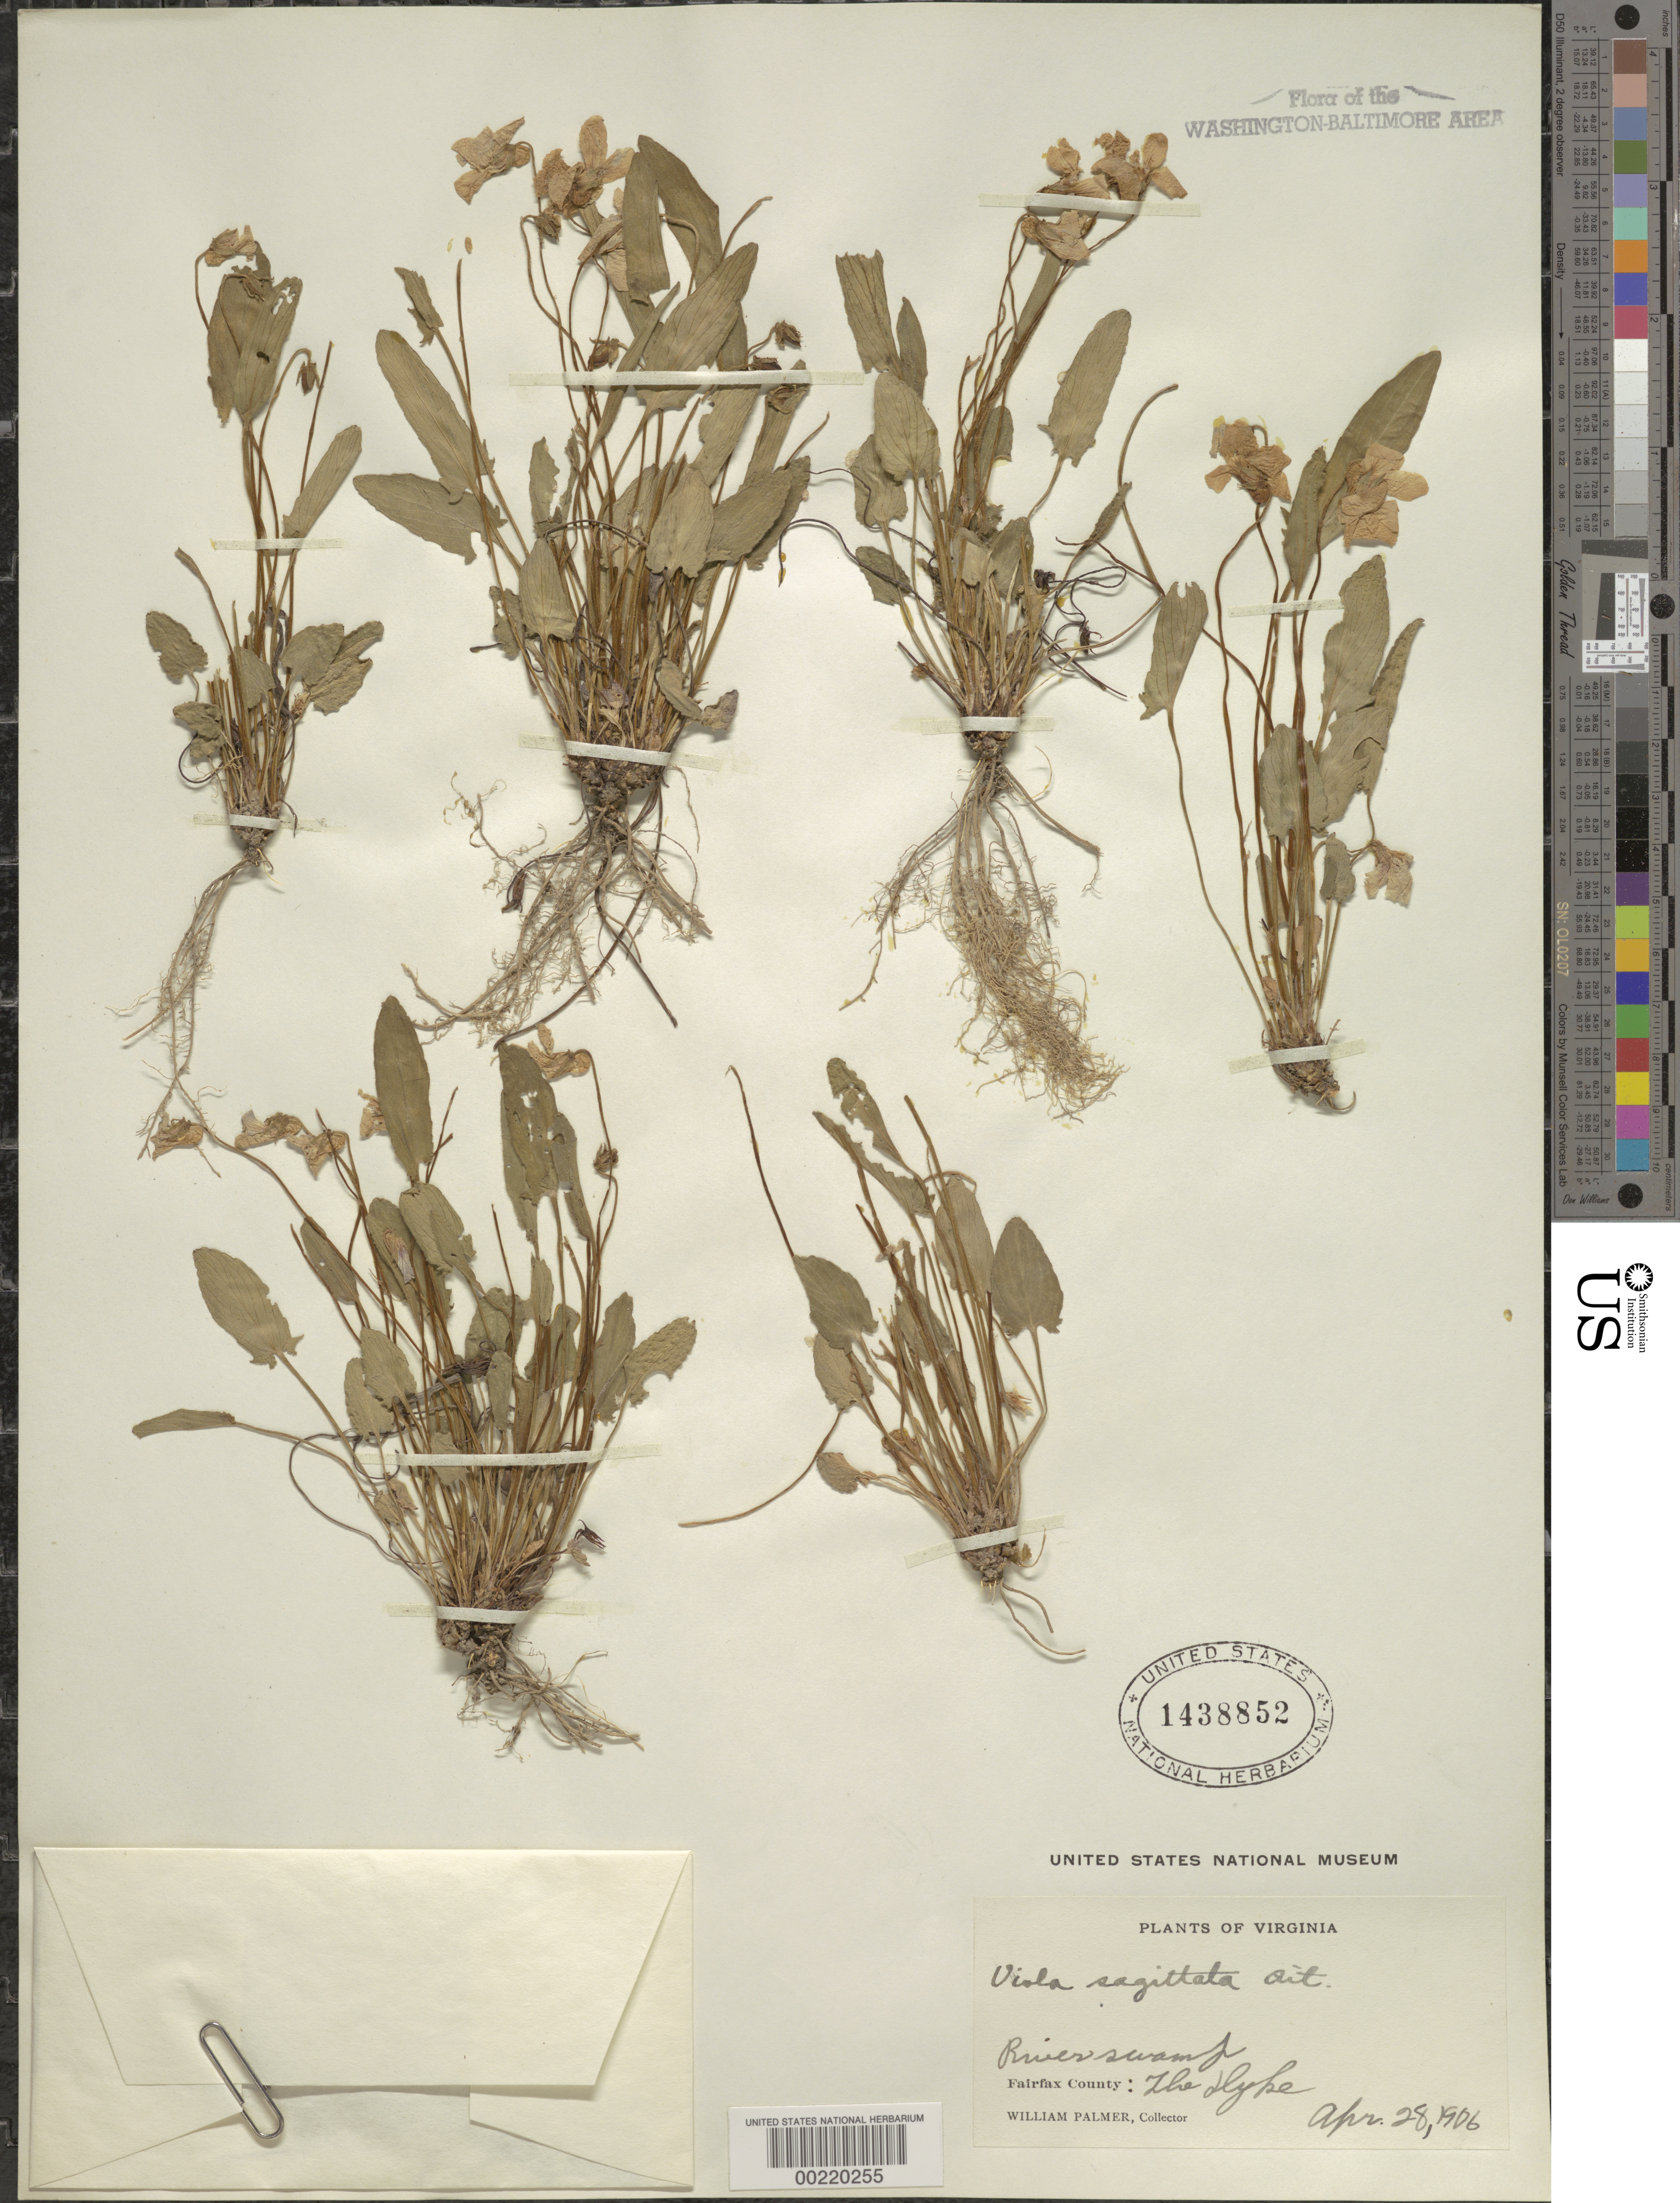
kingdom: Plantae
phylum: Tracheophyta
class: Magnoliopsida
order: Malpighiales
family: Violaceae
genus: Viola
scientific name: Viola sagittata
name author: Aiton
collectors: W. Palmer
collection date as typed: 28 Apr 1906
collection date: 1906-04-28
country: United States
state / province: Virginia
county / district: Fairfax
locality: Dyke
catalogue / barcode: US 1438852